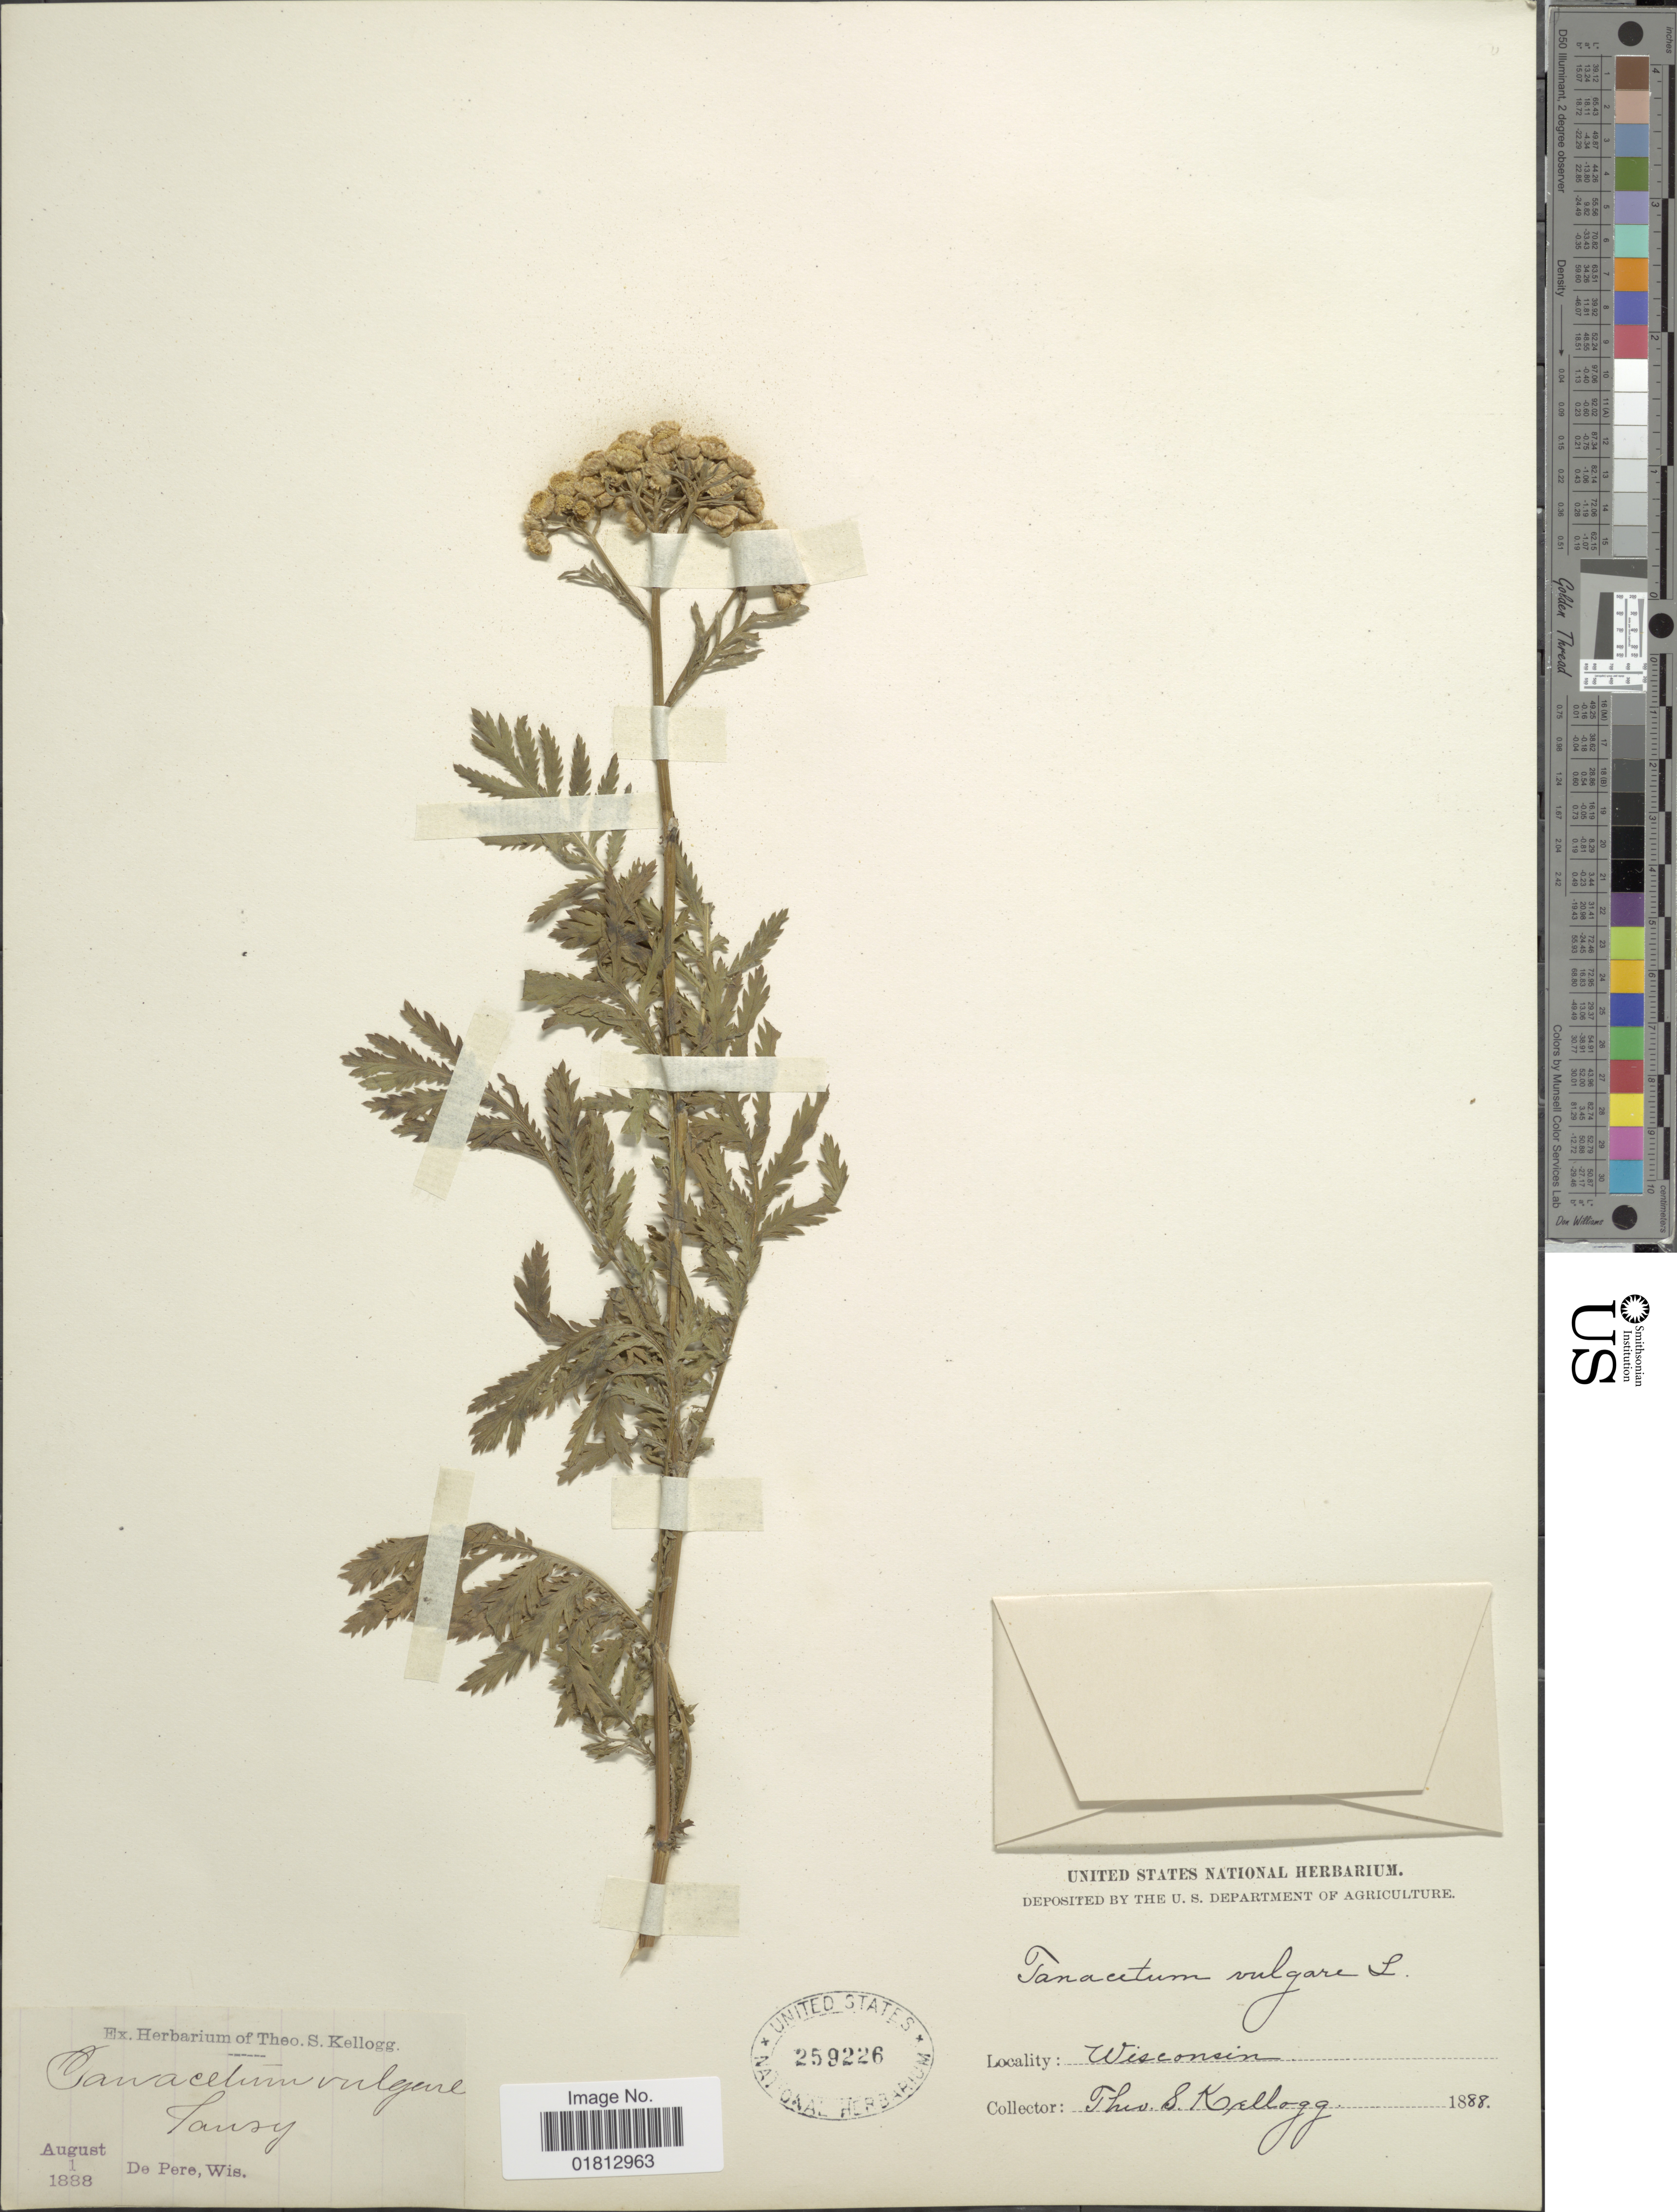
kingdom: Plantae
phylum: Tracheophyta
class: Magnoliopsida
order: Asterales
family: Asteraceae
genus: Tanacetum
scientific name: Tanacetum vulgare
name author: L.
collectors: T. S. Kellogg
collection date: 1888-08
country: United States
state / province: Wisconsin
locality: De Pere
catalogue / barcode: US 259226